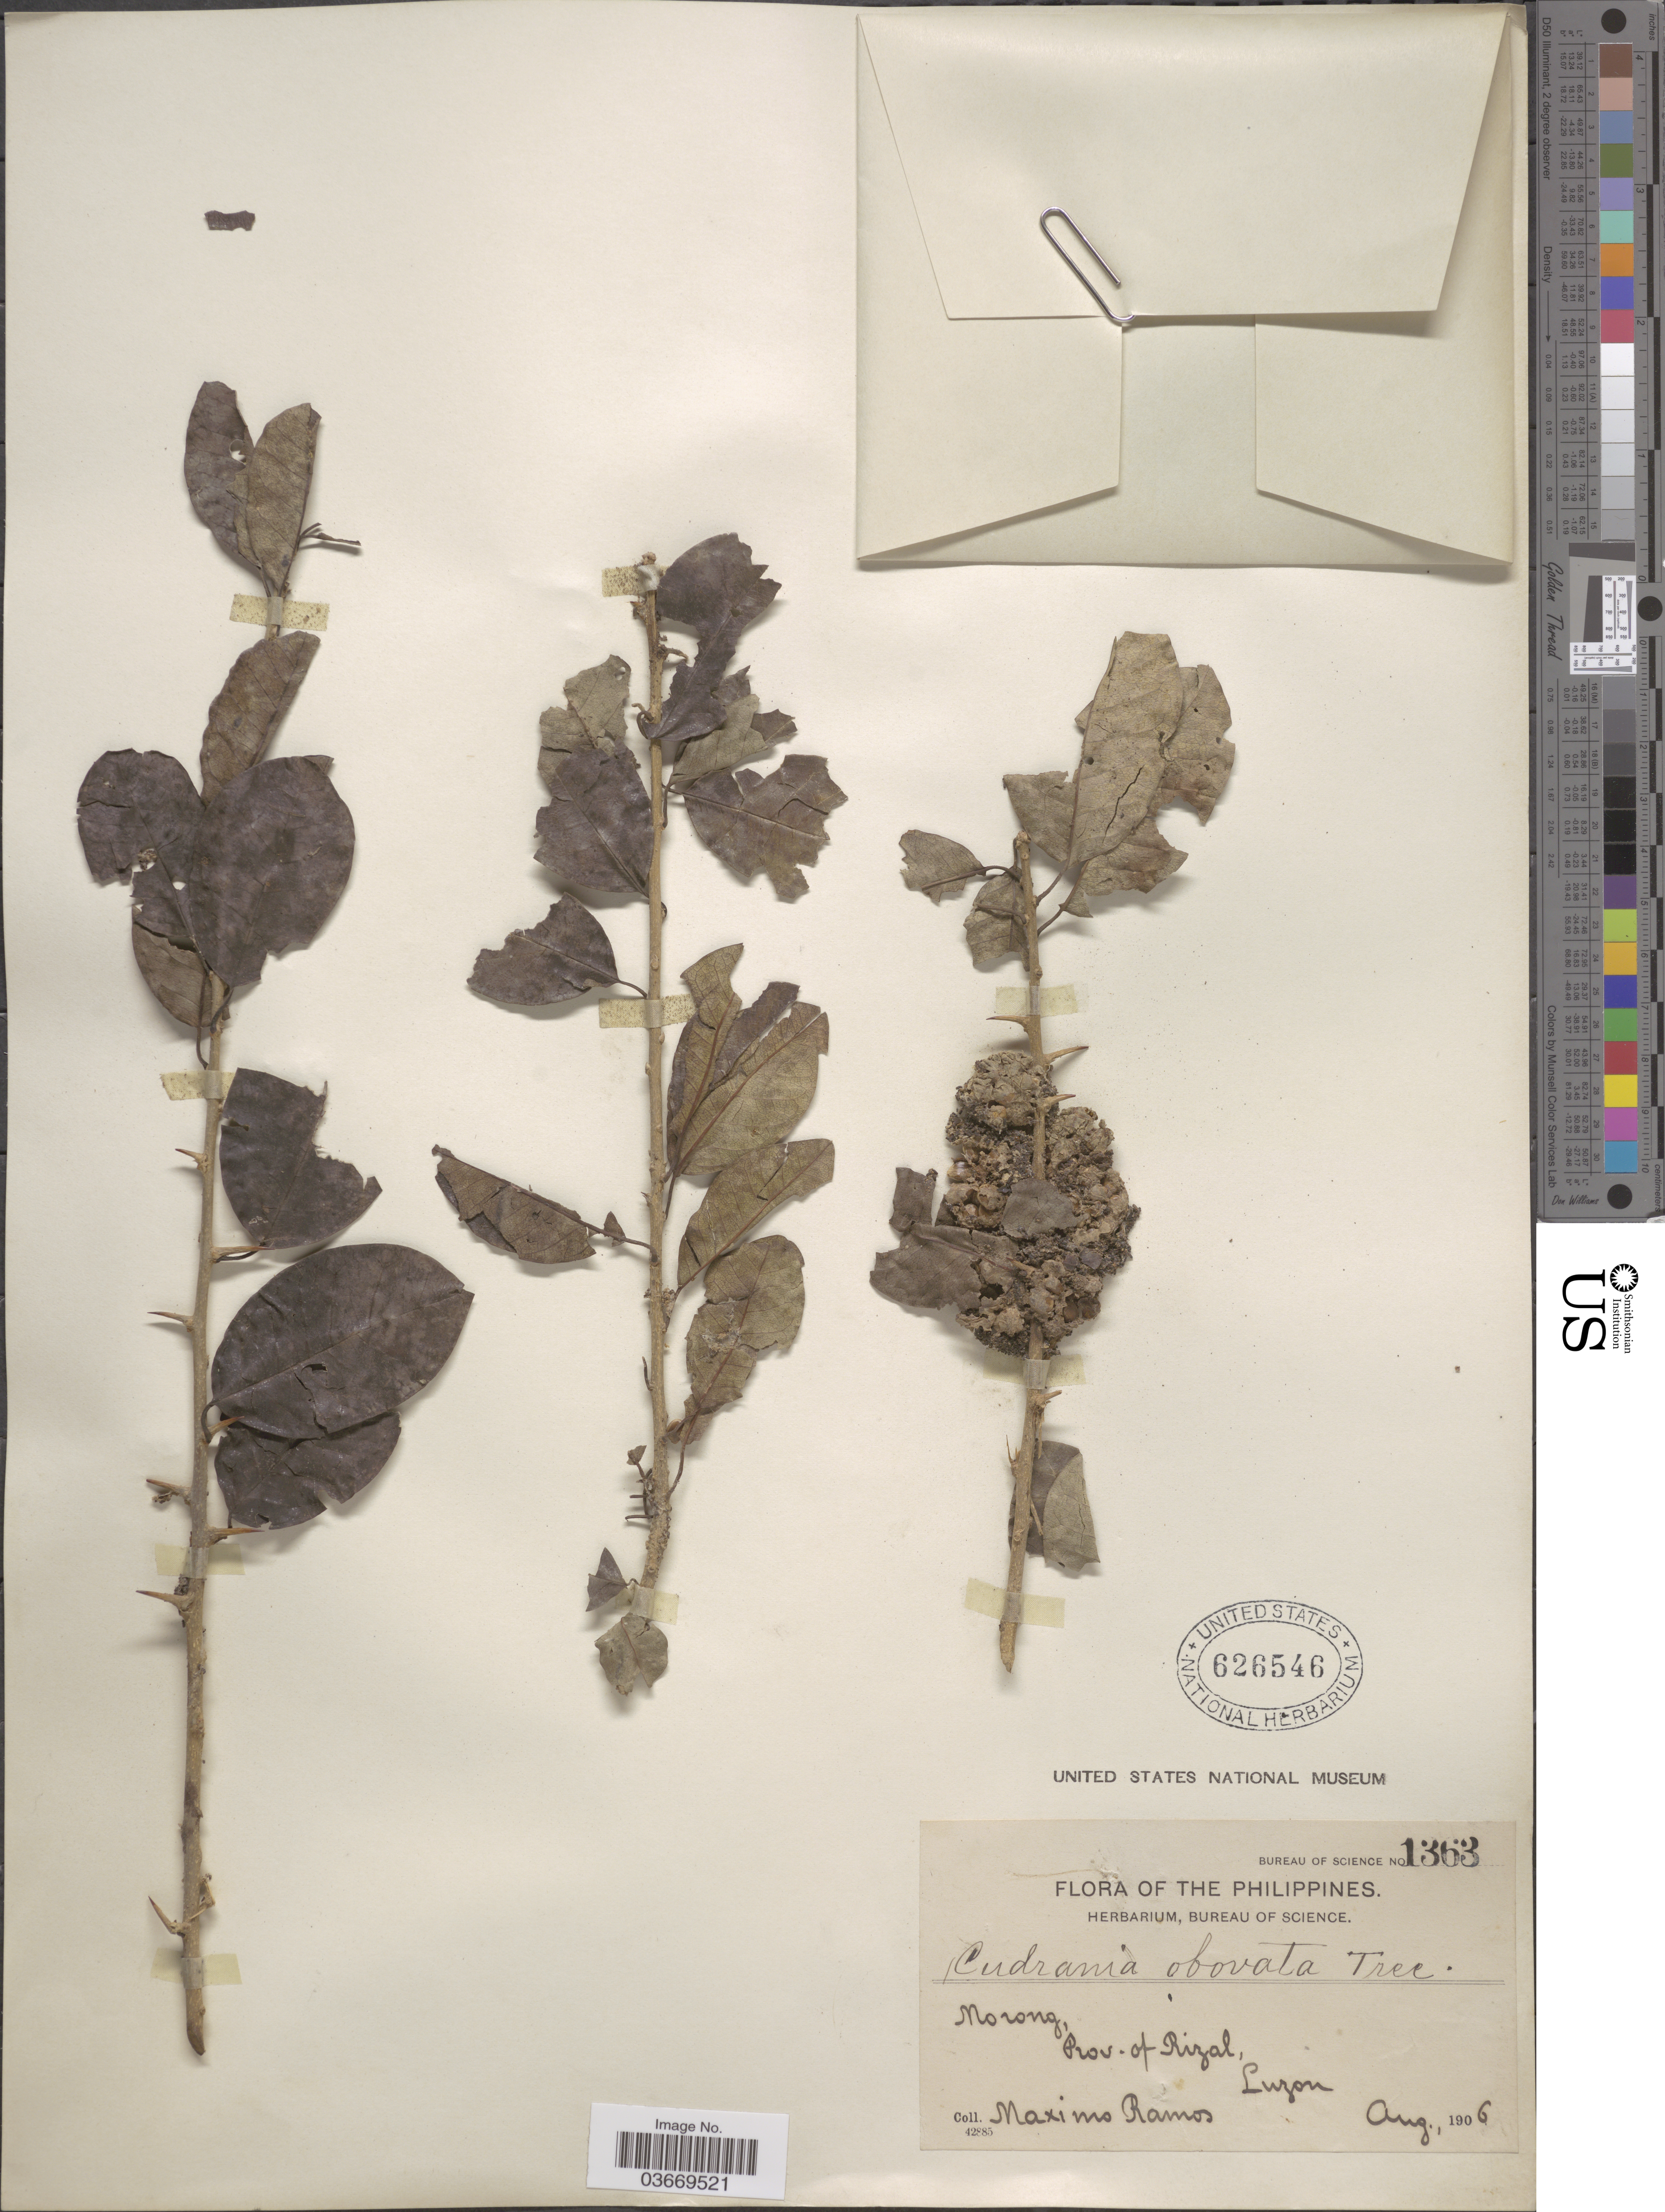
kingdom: Plantae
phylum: Tracheophyta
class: Magnoliopsida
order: Rosales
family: Moraceae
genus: Maclura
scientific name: Maclura cochinchinensis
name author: (Lour.) Corner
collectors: M. Ramos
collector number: Bureau of Science 1363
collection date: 1906-08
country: Philippines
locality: Morong, Prov. of Rizal, Luzon.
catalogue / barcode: US 626546